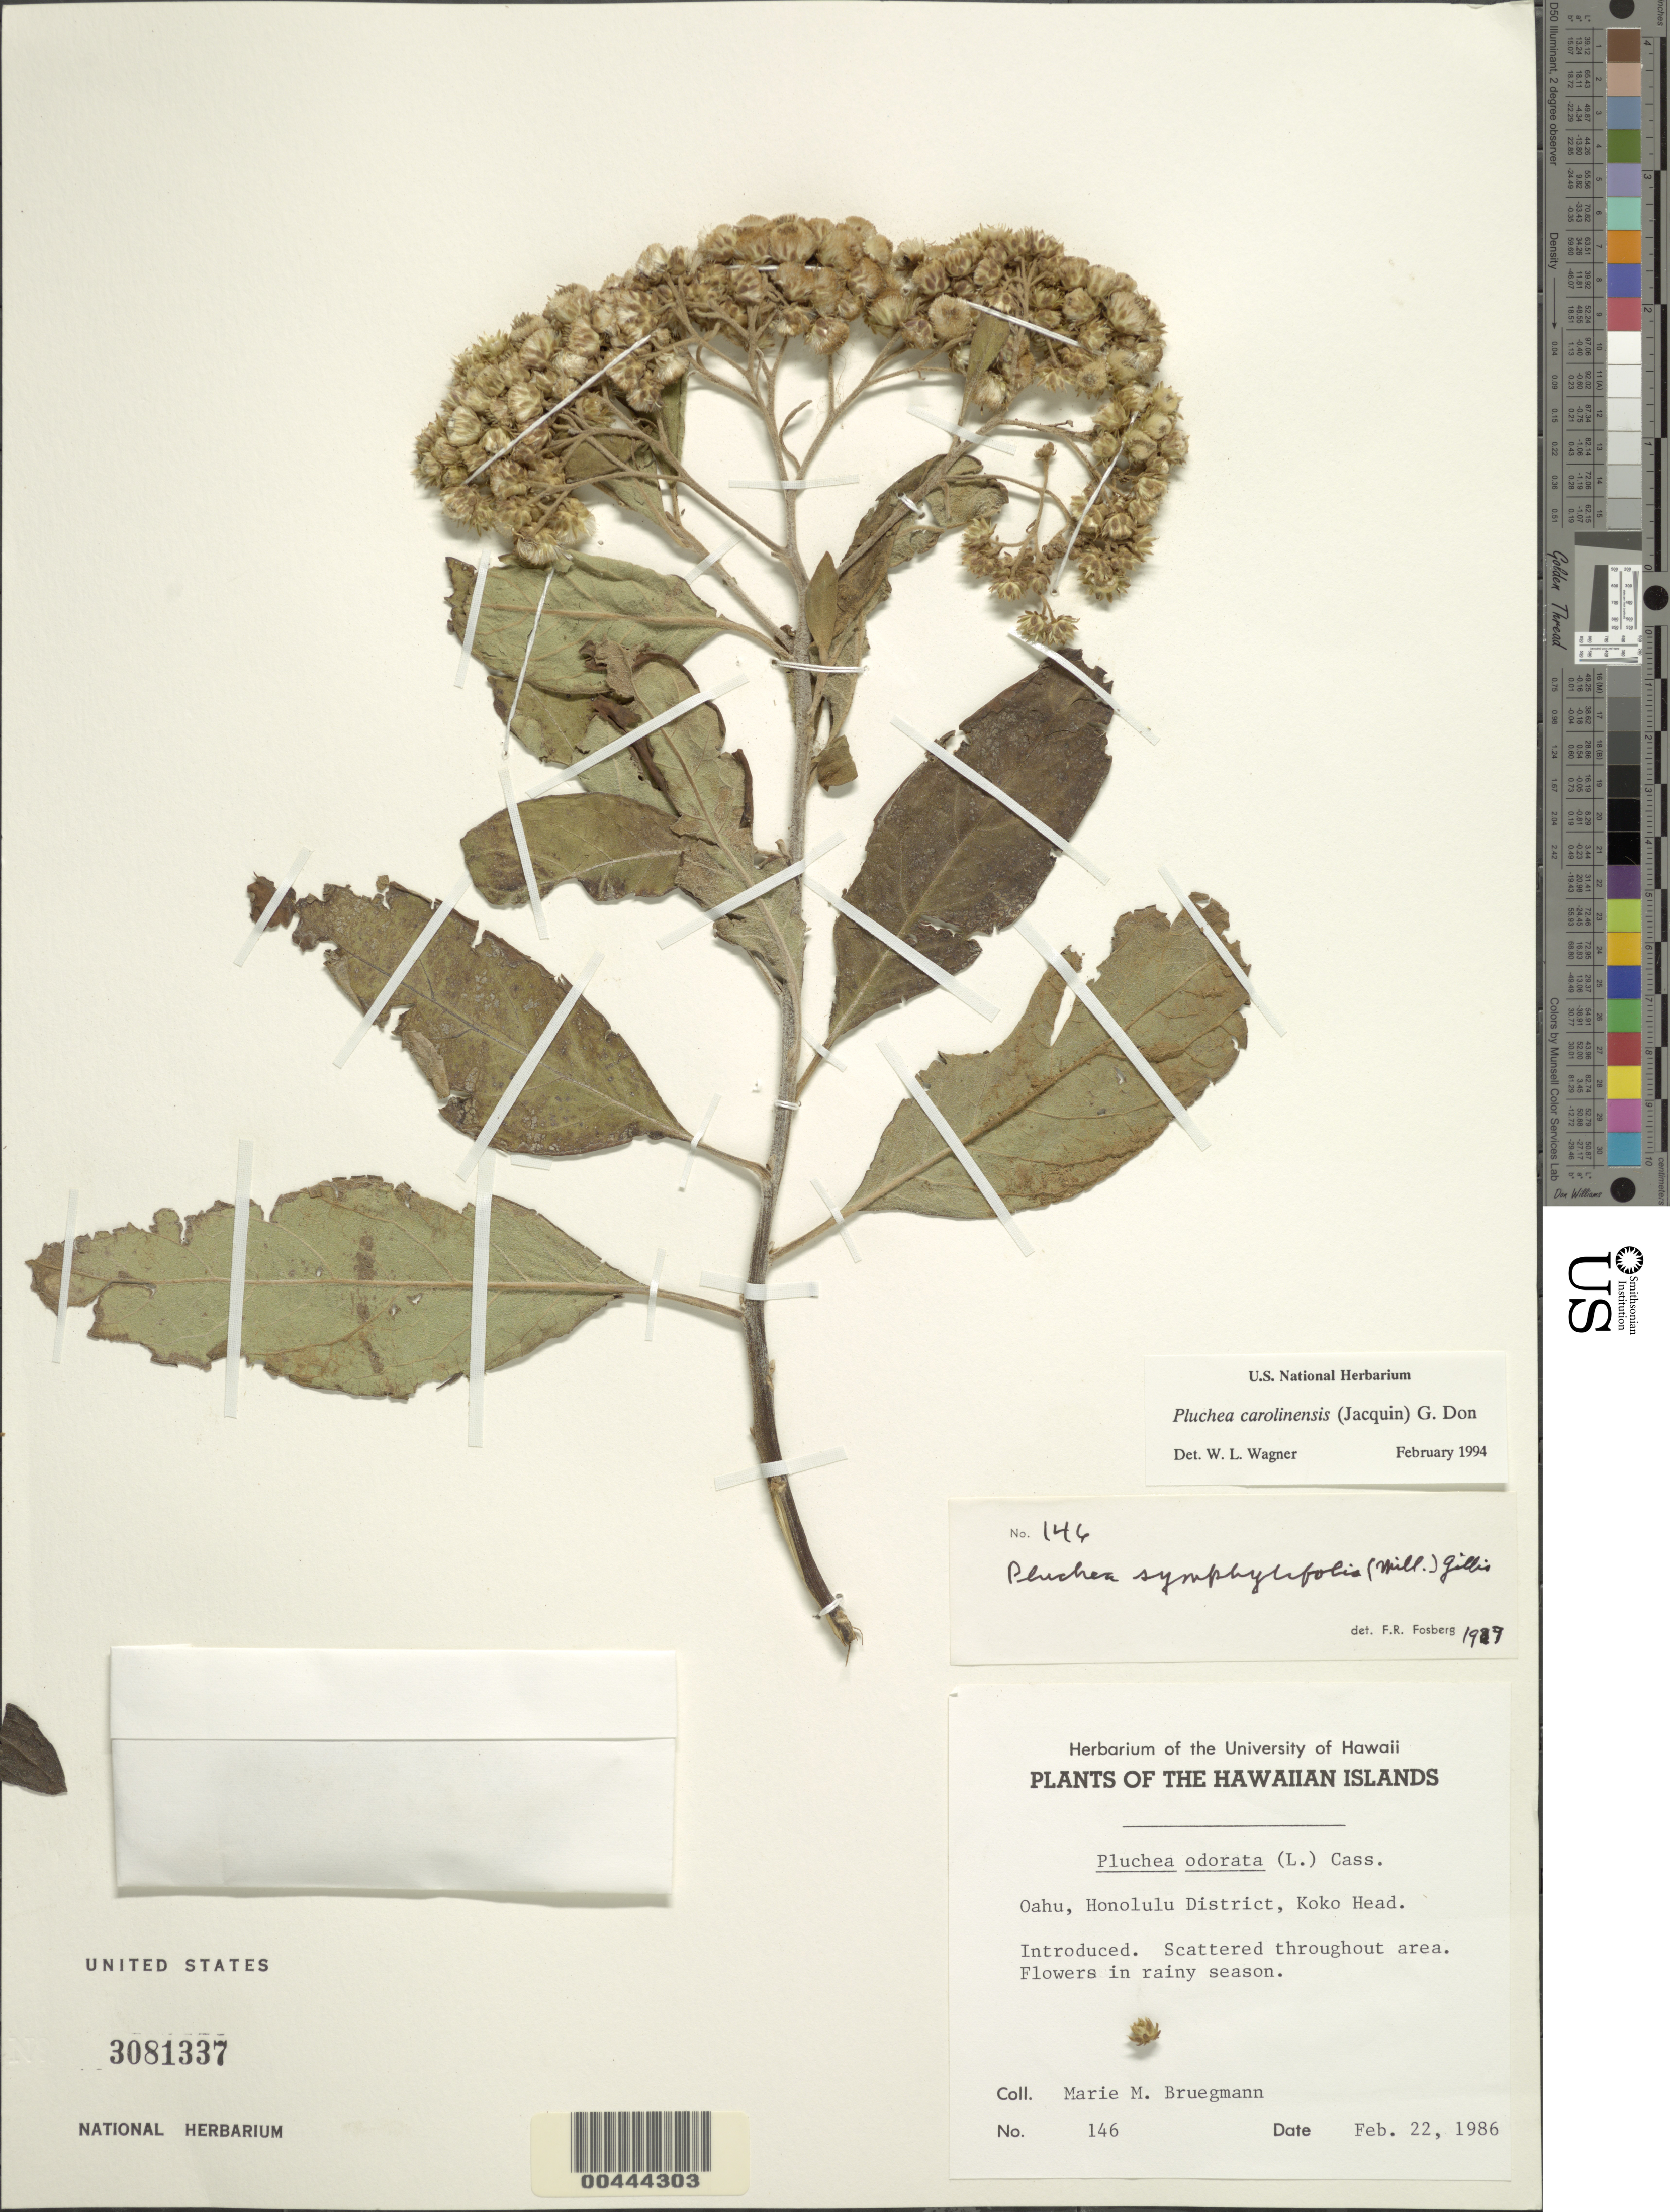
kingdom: Plantae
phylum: Tracheophyta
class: Magnoliopsida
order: Asterales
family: Asteraceae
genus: Pluchea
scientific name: Pluchea carolinensis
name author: (Jacq.) D. Don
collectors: M. Bruegmann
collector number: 146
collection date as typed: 22 Feb 1986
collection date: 1986-02-22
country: United States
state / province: Hawaii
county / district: Honolulu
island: Oahu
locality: Honolulu District, Koko Head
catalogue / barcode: US 3081337